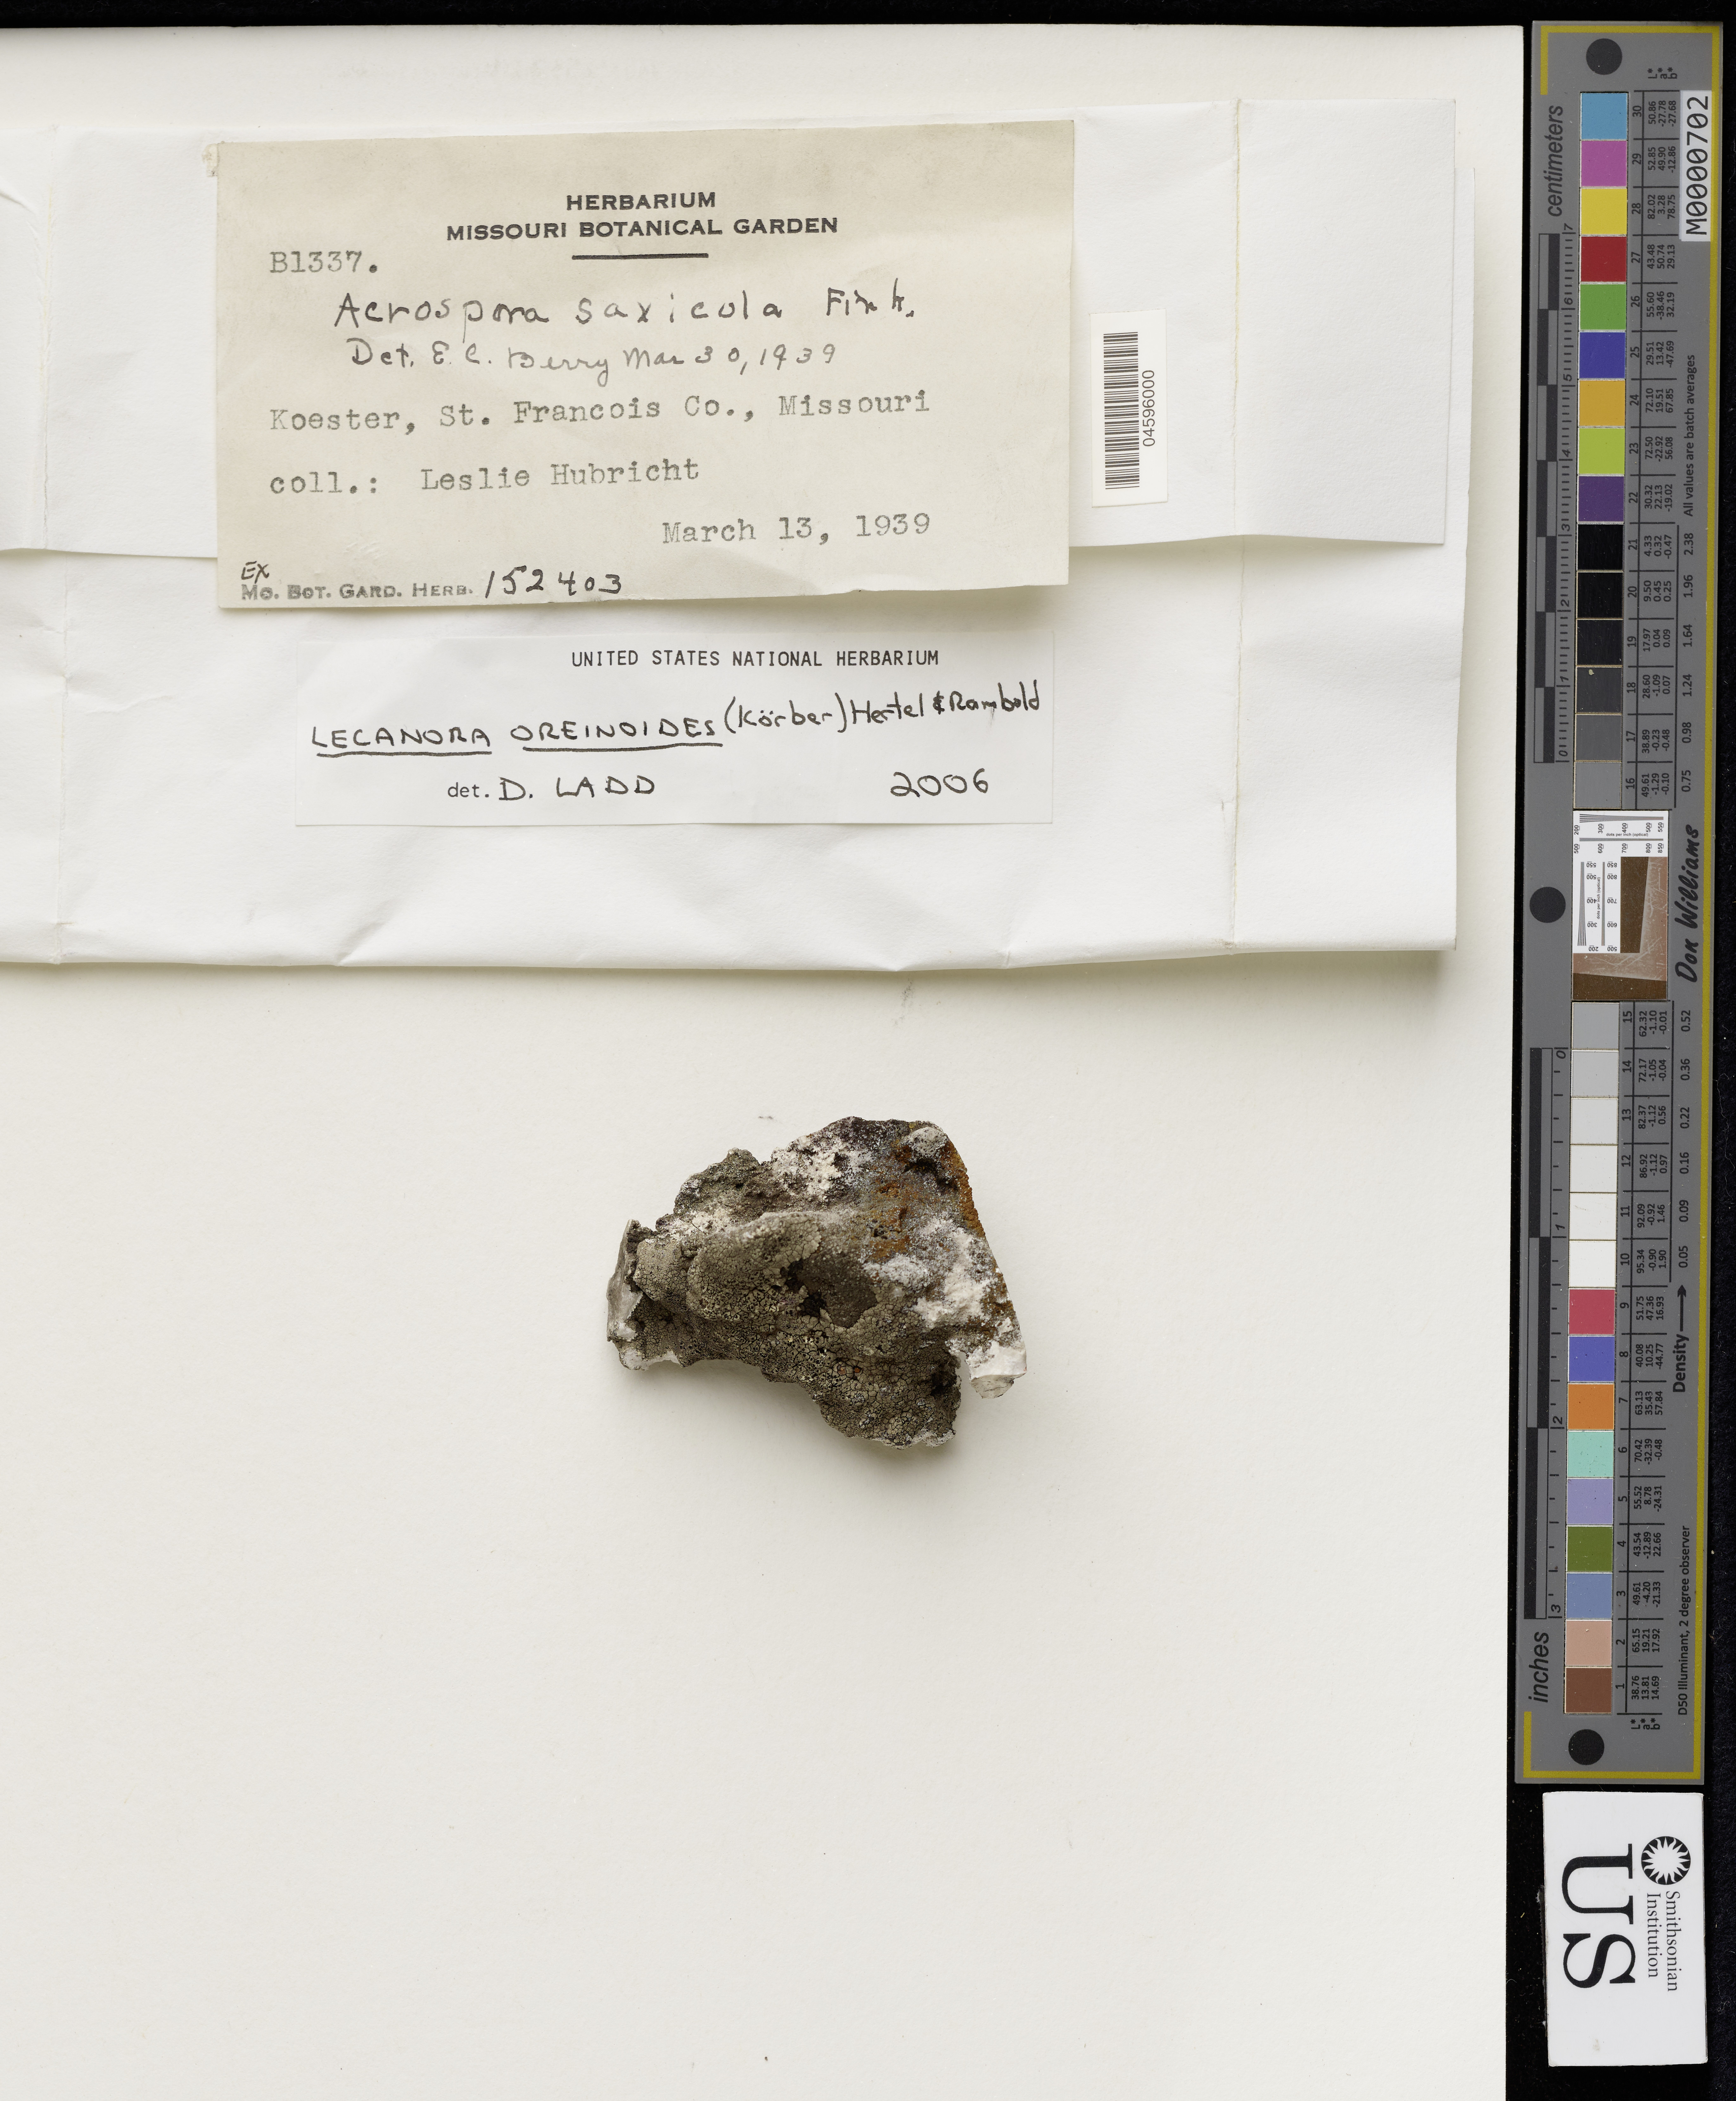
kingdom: Fungi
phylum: Ascomycota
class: Lecanoromycetes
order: Lecanorales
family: Lecanoraceae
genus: Lecanora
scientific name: Lecanora oreinoides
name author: (Körb.) Hertel & Rambold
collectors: L. Hubricht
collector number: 1337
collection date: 1939-03-13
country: United States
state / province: Missouri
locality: Koester, St. Francois.